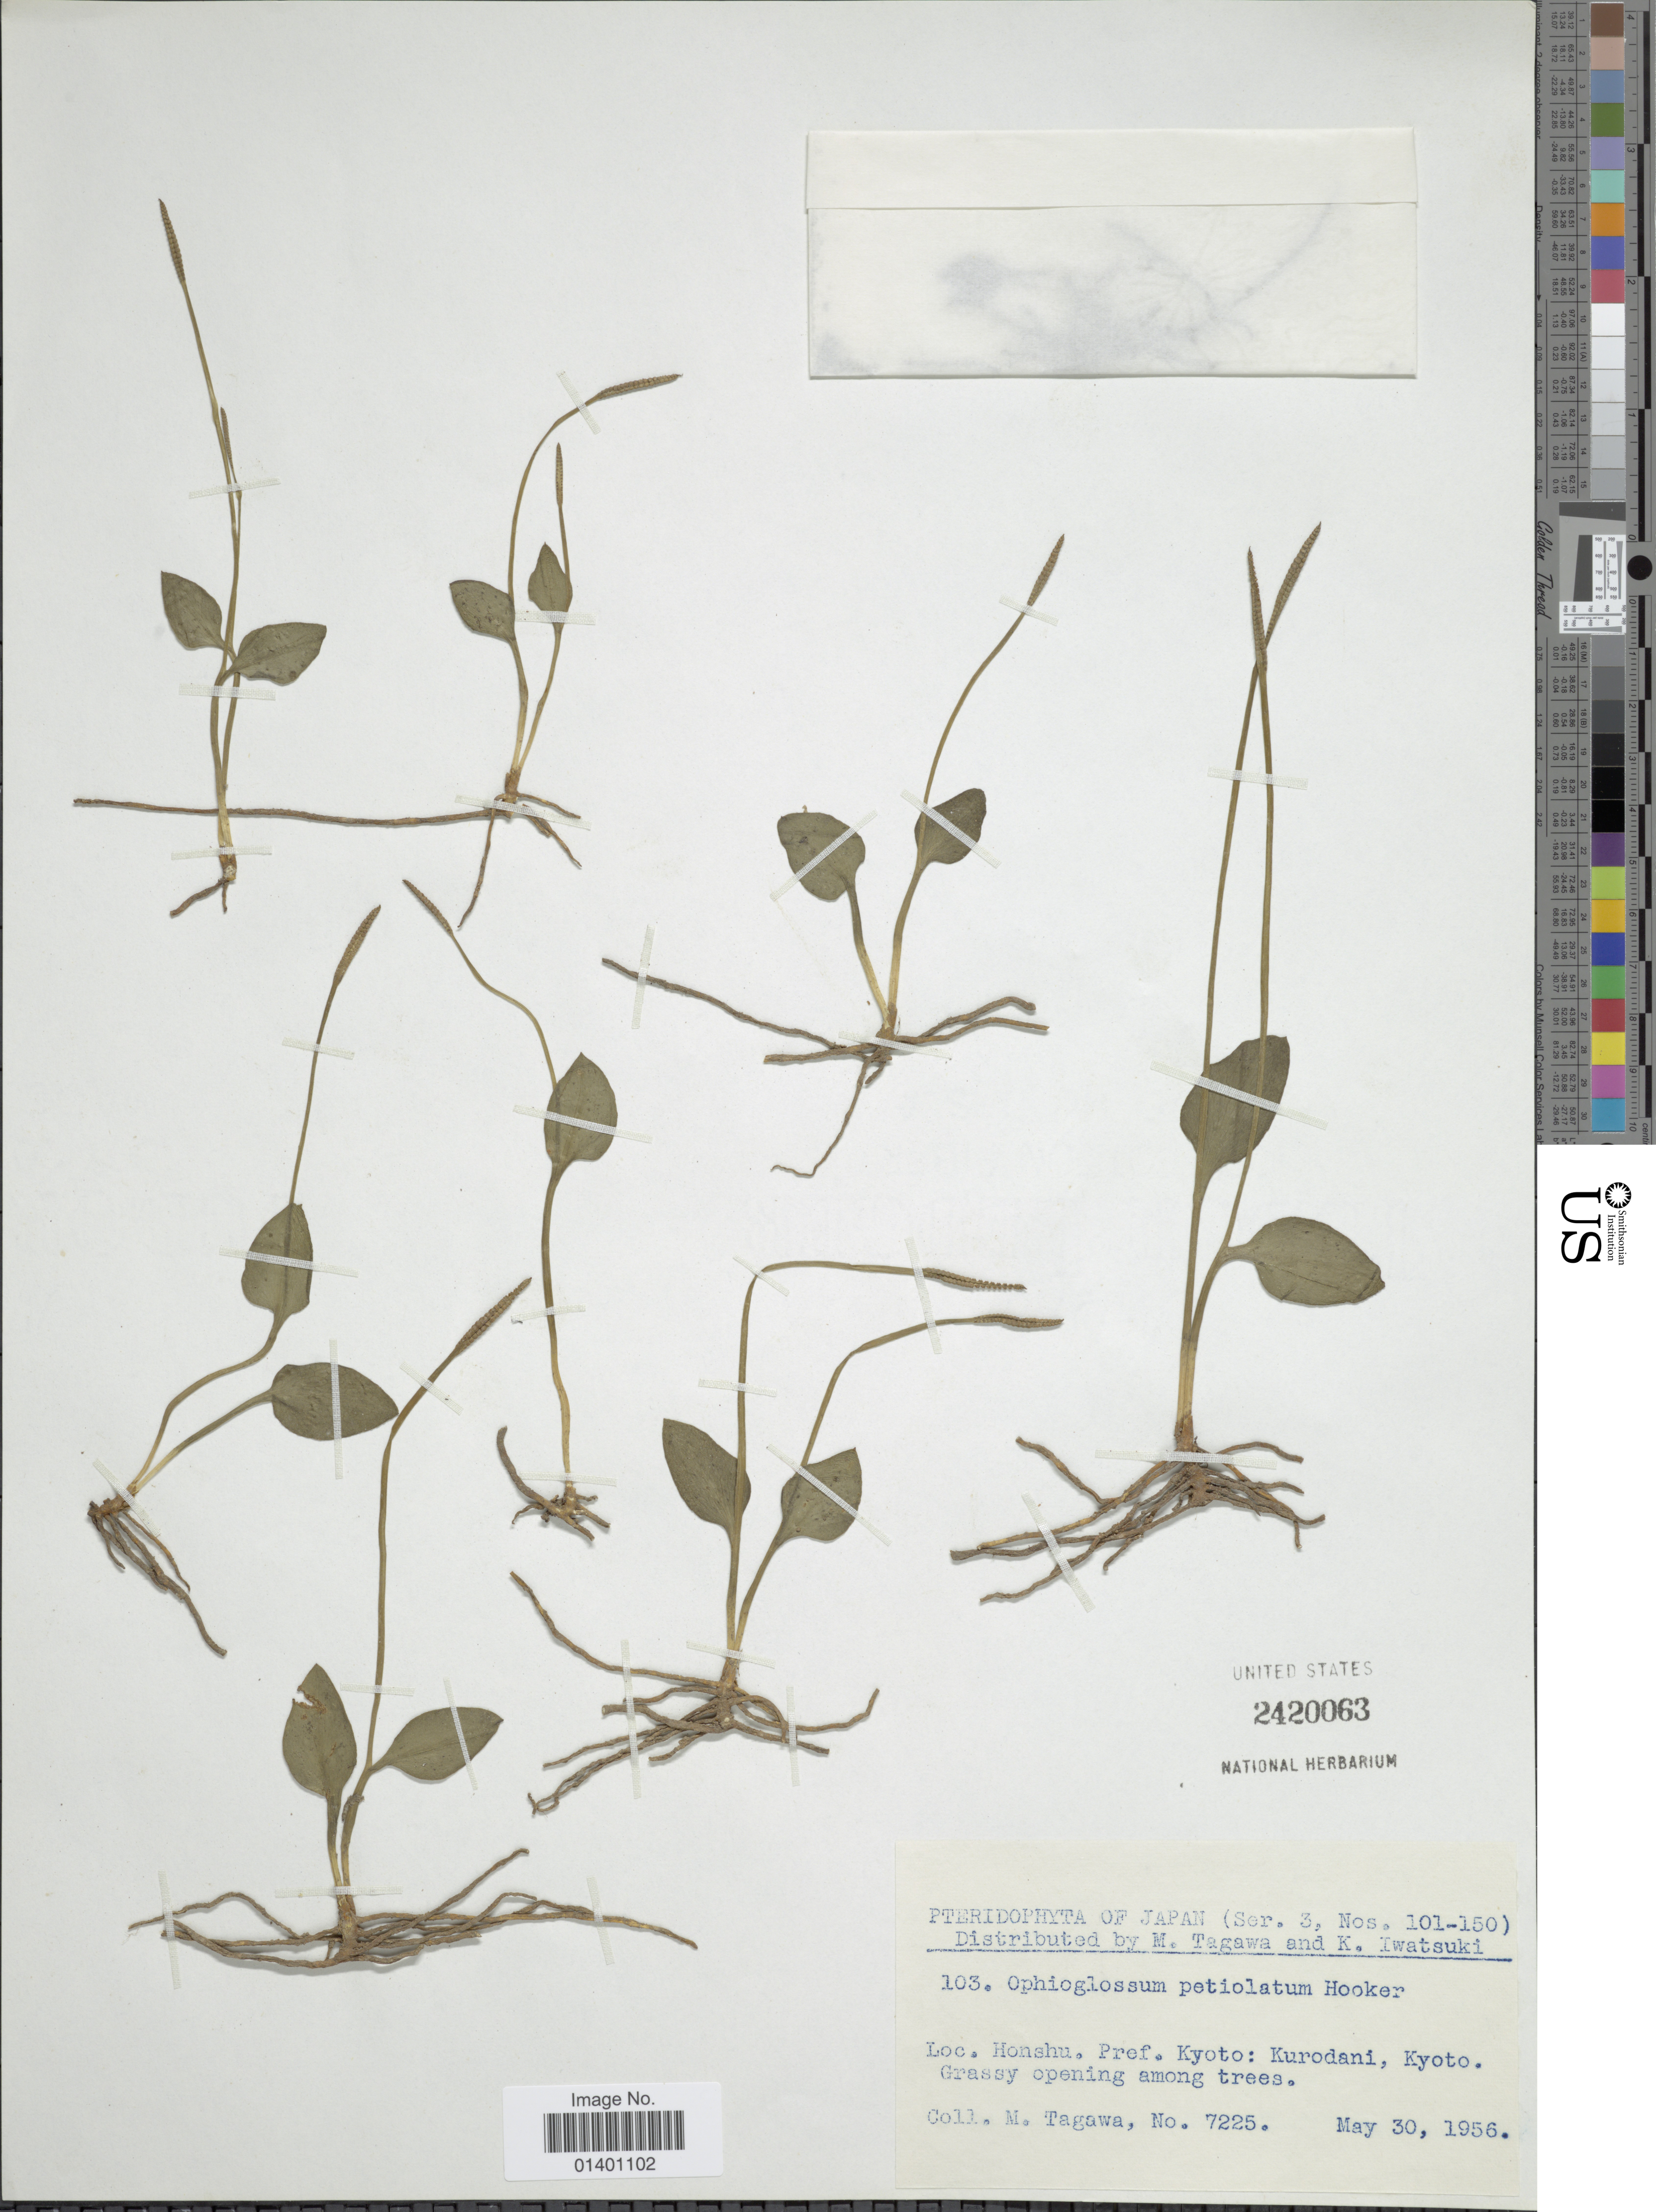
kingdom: Plantae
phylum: Tracheophyta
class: Polypodiopsida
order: Ophioglossales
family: Ophioglossaceae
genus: Ophioglossum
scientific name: Ophioglossum petiolatum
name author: Hook.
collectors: M. Tagawa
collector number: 7225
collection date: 1956-05-30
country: Japan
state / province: Kyoto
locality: Honshu, Kurodani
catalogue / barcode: US 2420063